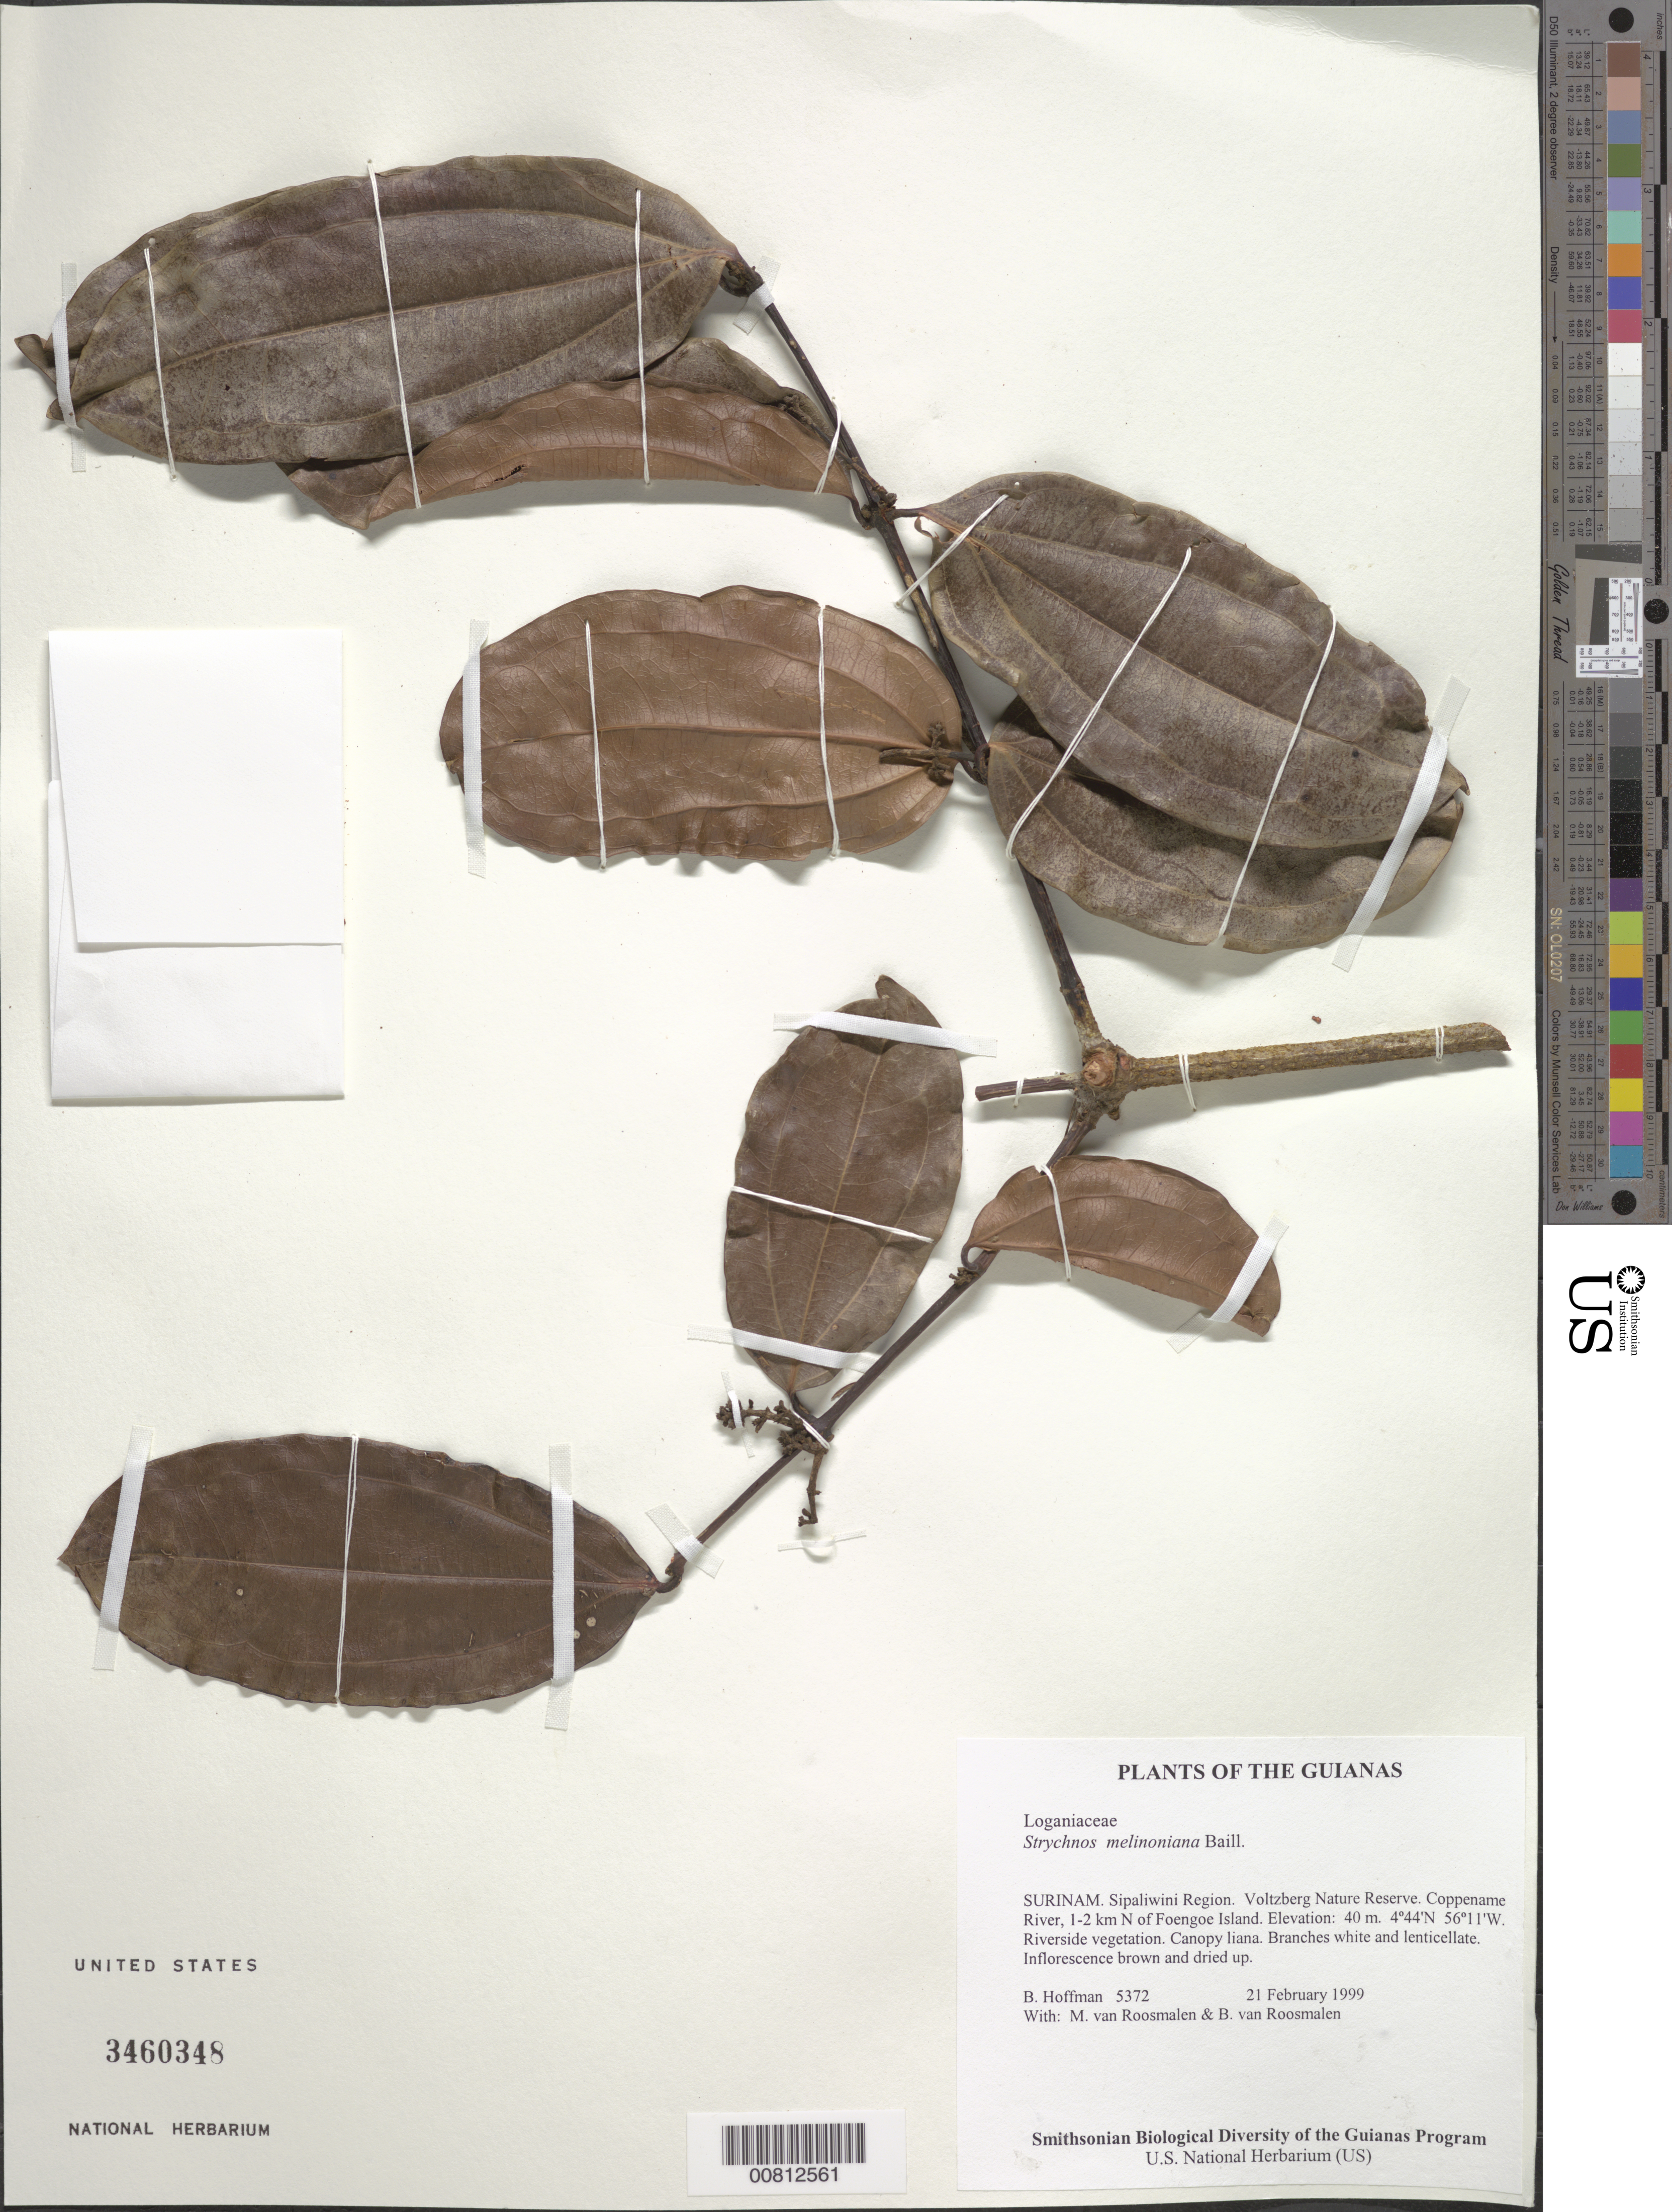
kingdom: Plantae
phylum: Tracheophyta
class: Magnoliopsida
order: Gentianales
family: Loganiaceae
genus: Strychnos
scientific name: Strychnos melinoniana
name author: Baill.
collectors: B. Hoffman, M. Roosmalen & B. Van Roosmalen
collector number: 5372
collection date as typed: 21 February 1999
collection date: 1999-02-21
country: Suriname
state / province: Sipaliwini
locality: Voltzberg Nature Reserve. Coppename River, 1-2 km N of Foengoe Island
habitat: Riverside vegetation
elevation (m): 40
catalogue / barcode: US 3460348